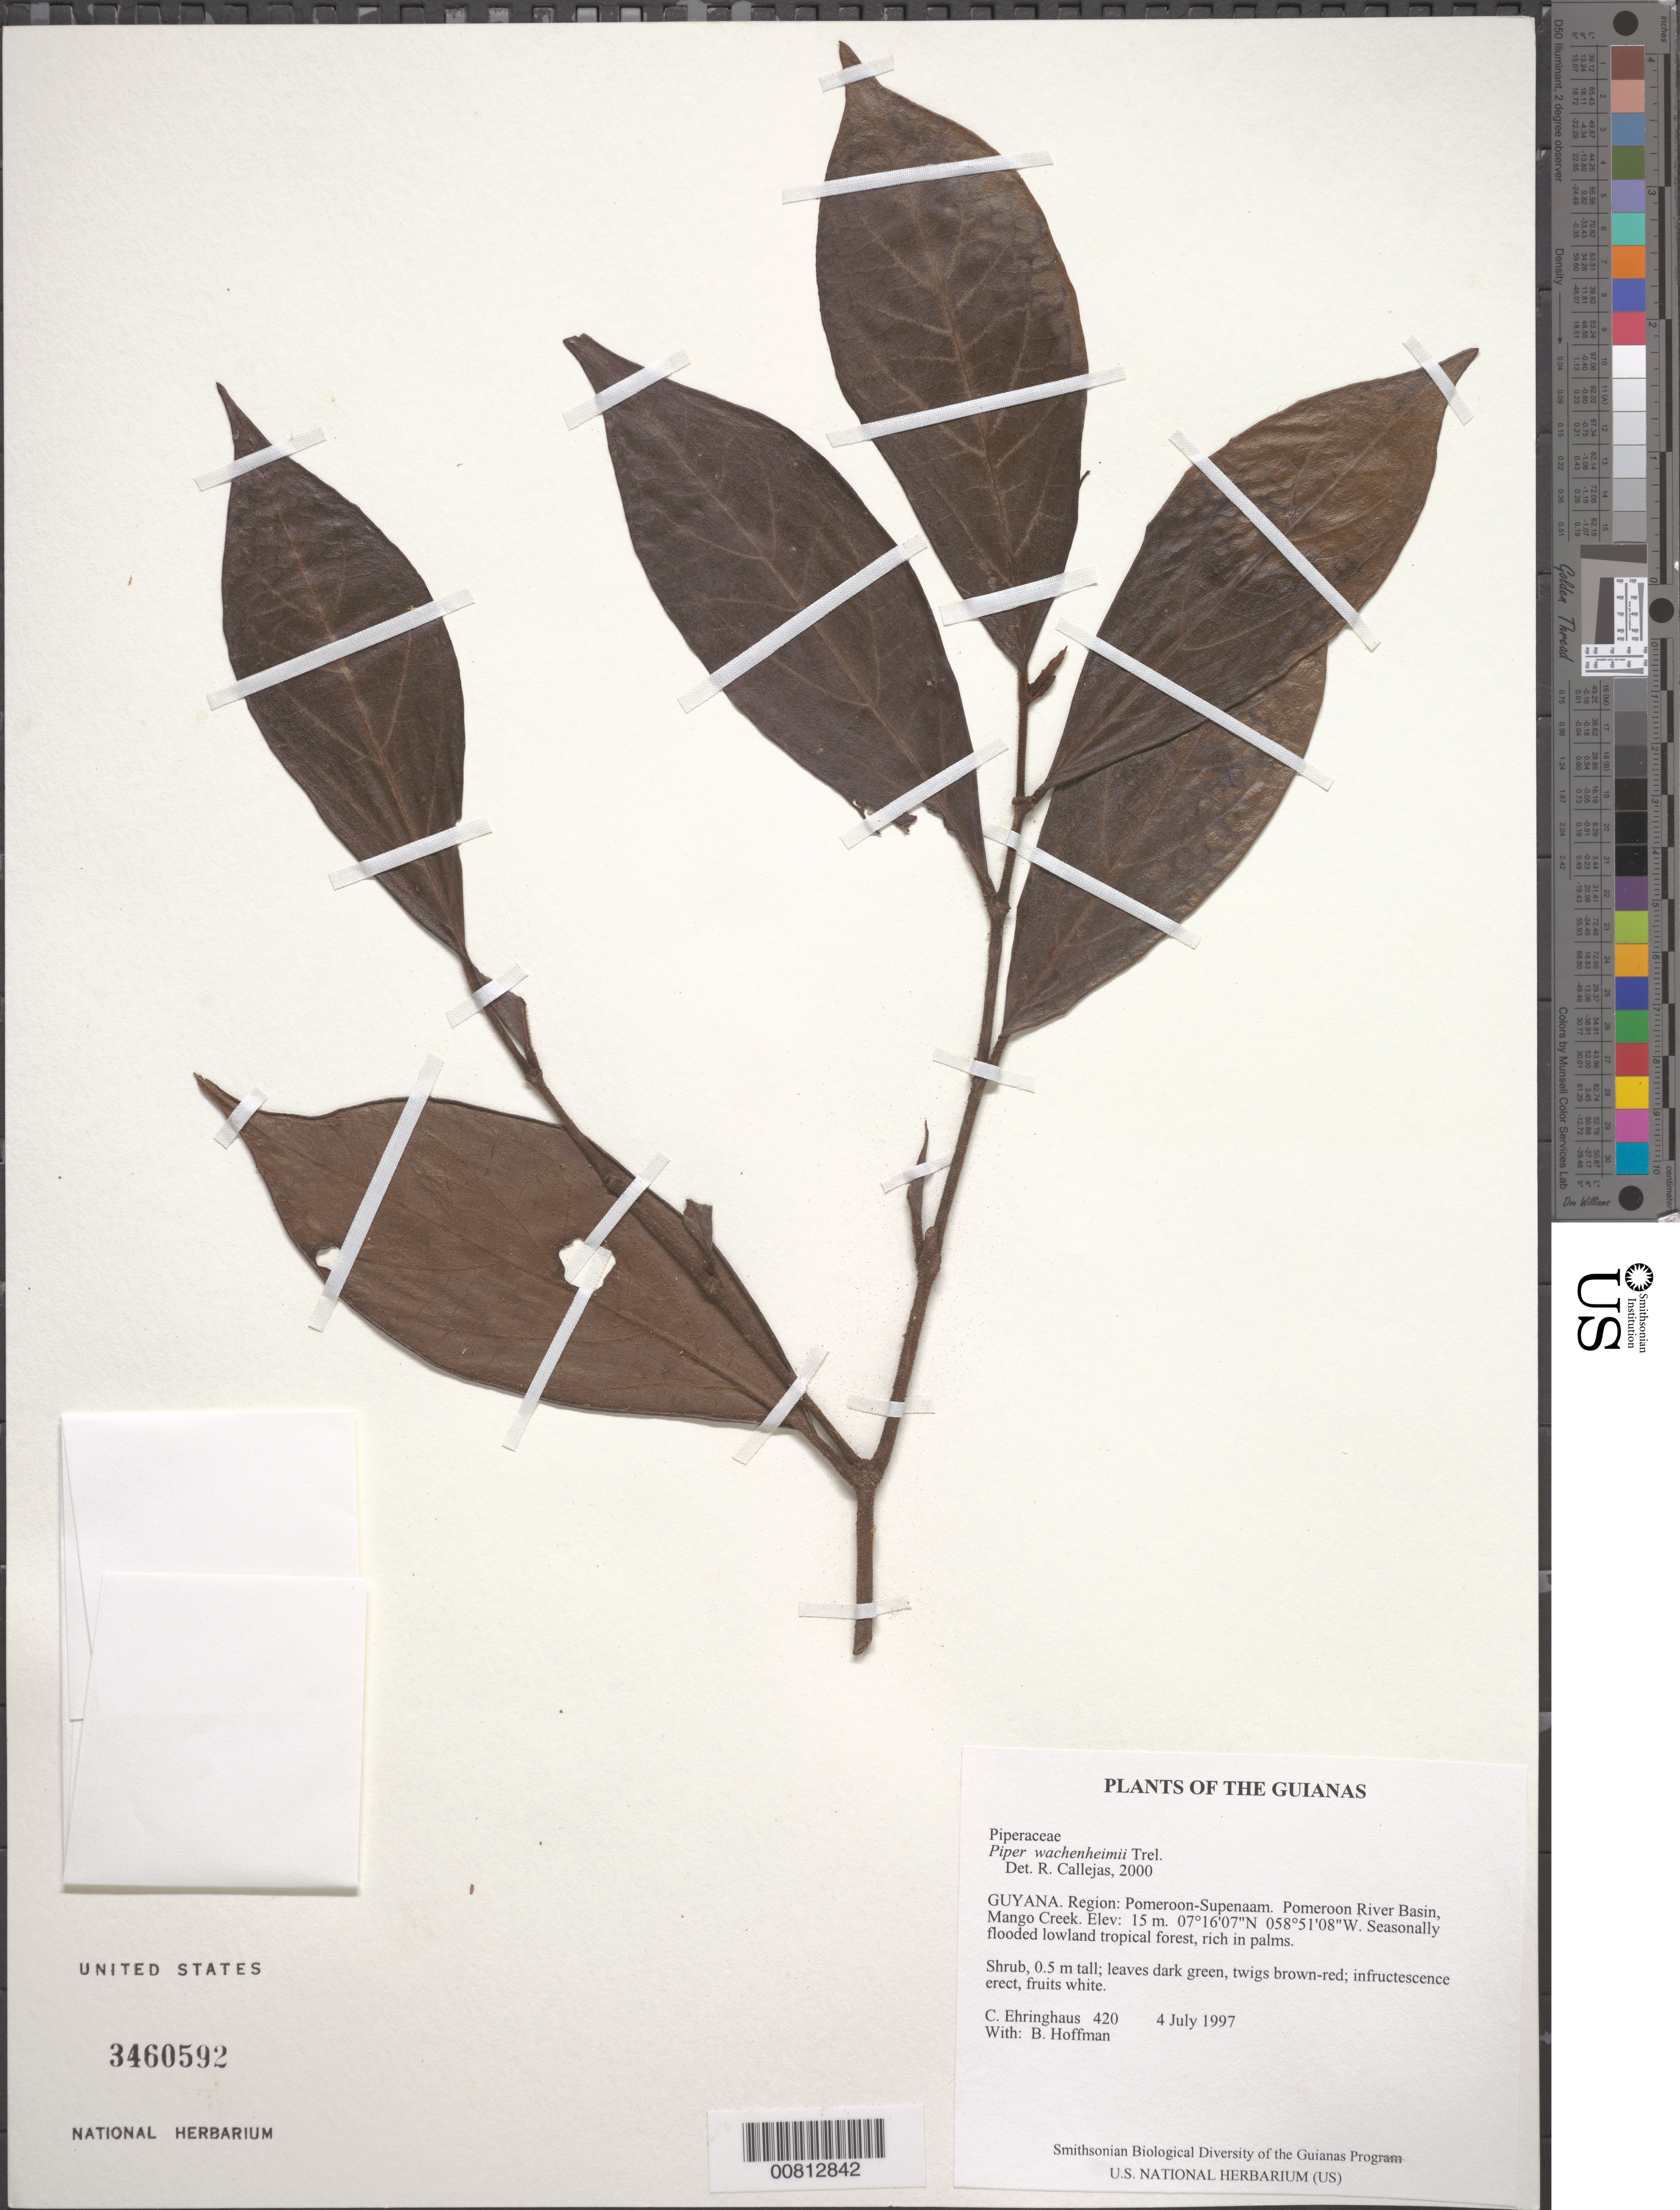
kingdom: Plantae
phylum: Tracheophyta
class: Magnoliopsida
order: Piperales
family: Piperaceae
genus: Piper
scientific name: Piper wachenheimii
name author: Trel.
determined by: Callejas, Ricardo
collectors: C. Ehringhaus & B. Hoffman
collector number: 420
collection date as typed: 4 July 1997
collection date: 1997-07-04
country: Guyana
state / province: Pomeroon-Supenaam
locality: Pomeroon River Basin, Mango Creek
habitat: Seasonally flooded lowland tropical forest, rich in palms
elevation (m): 15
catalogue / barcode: US 3460592